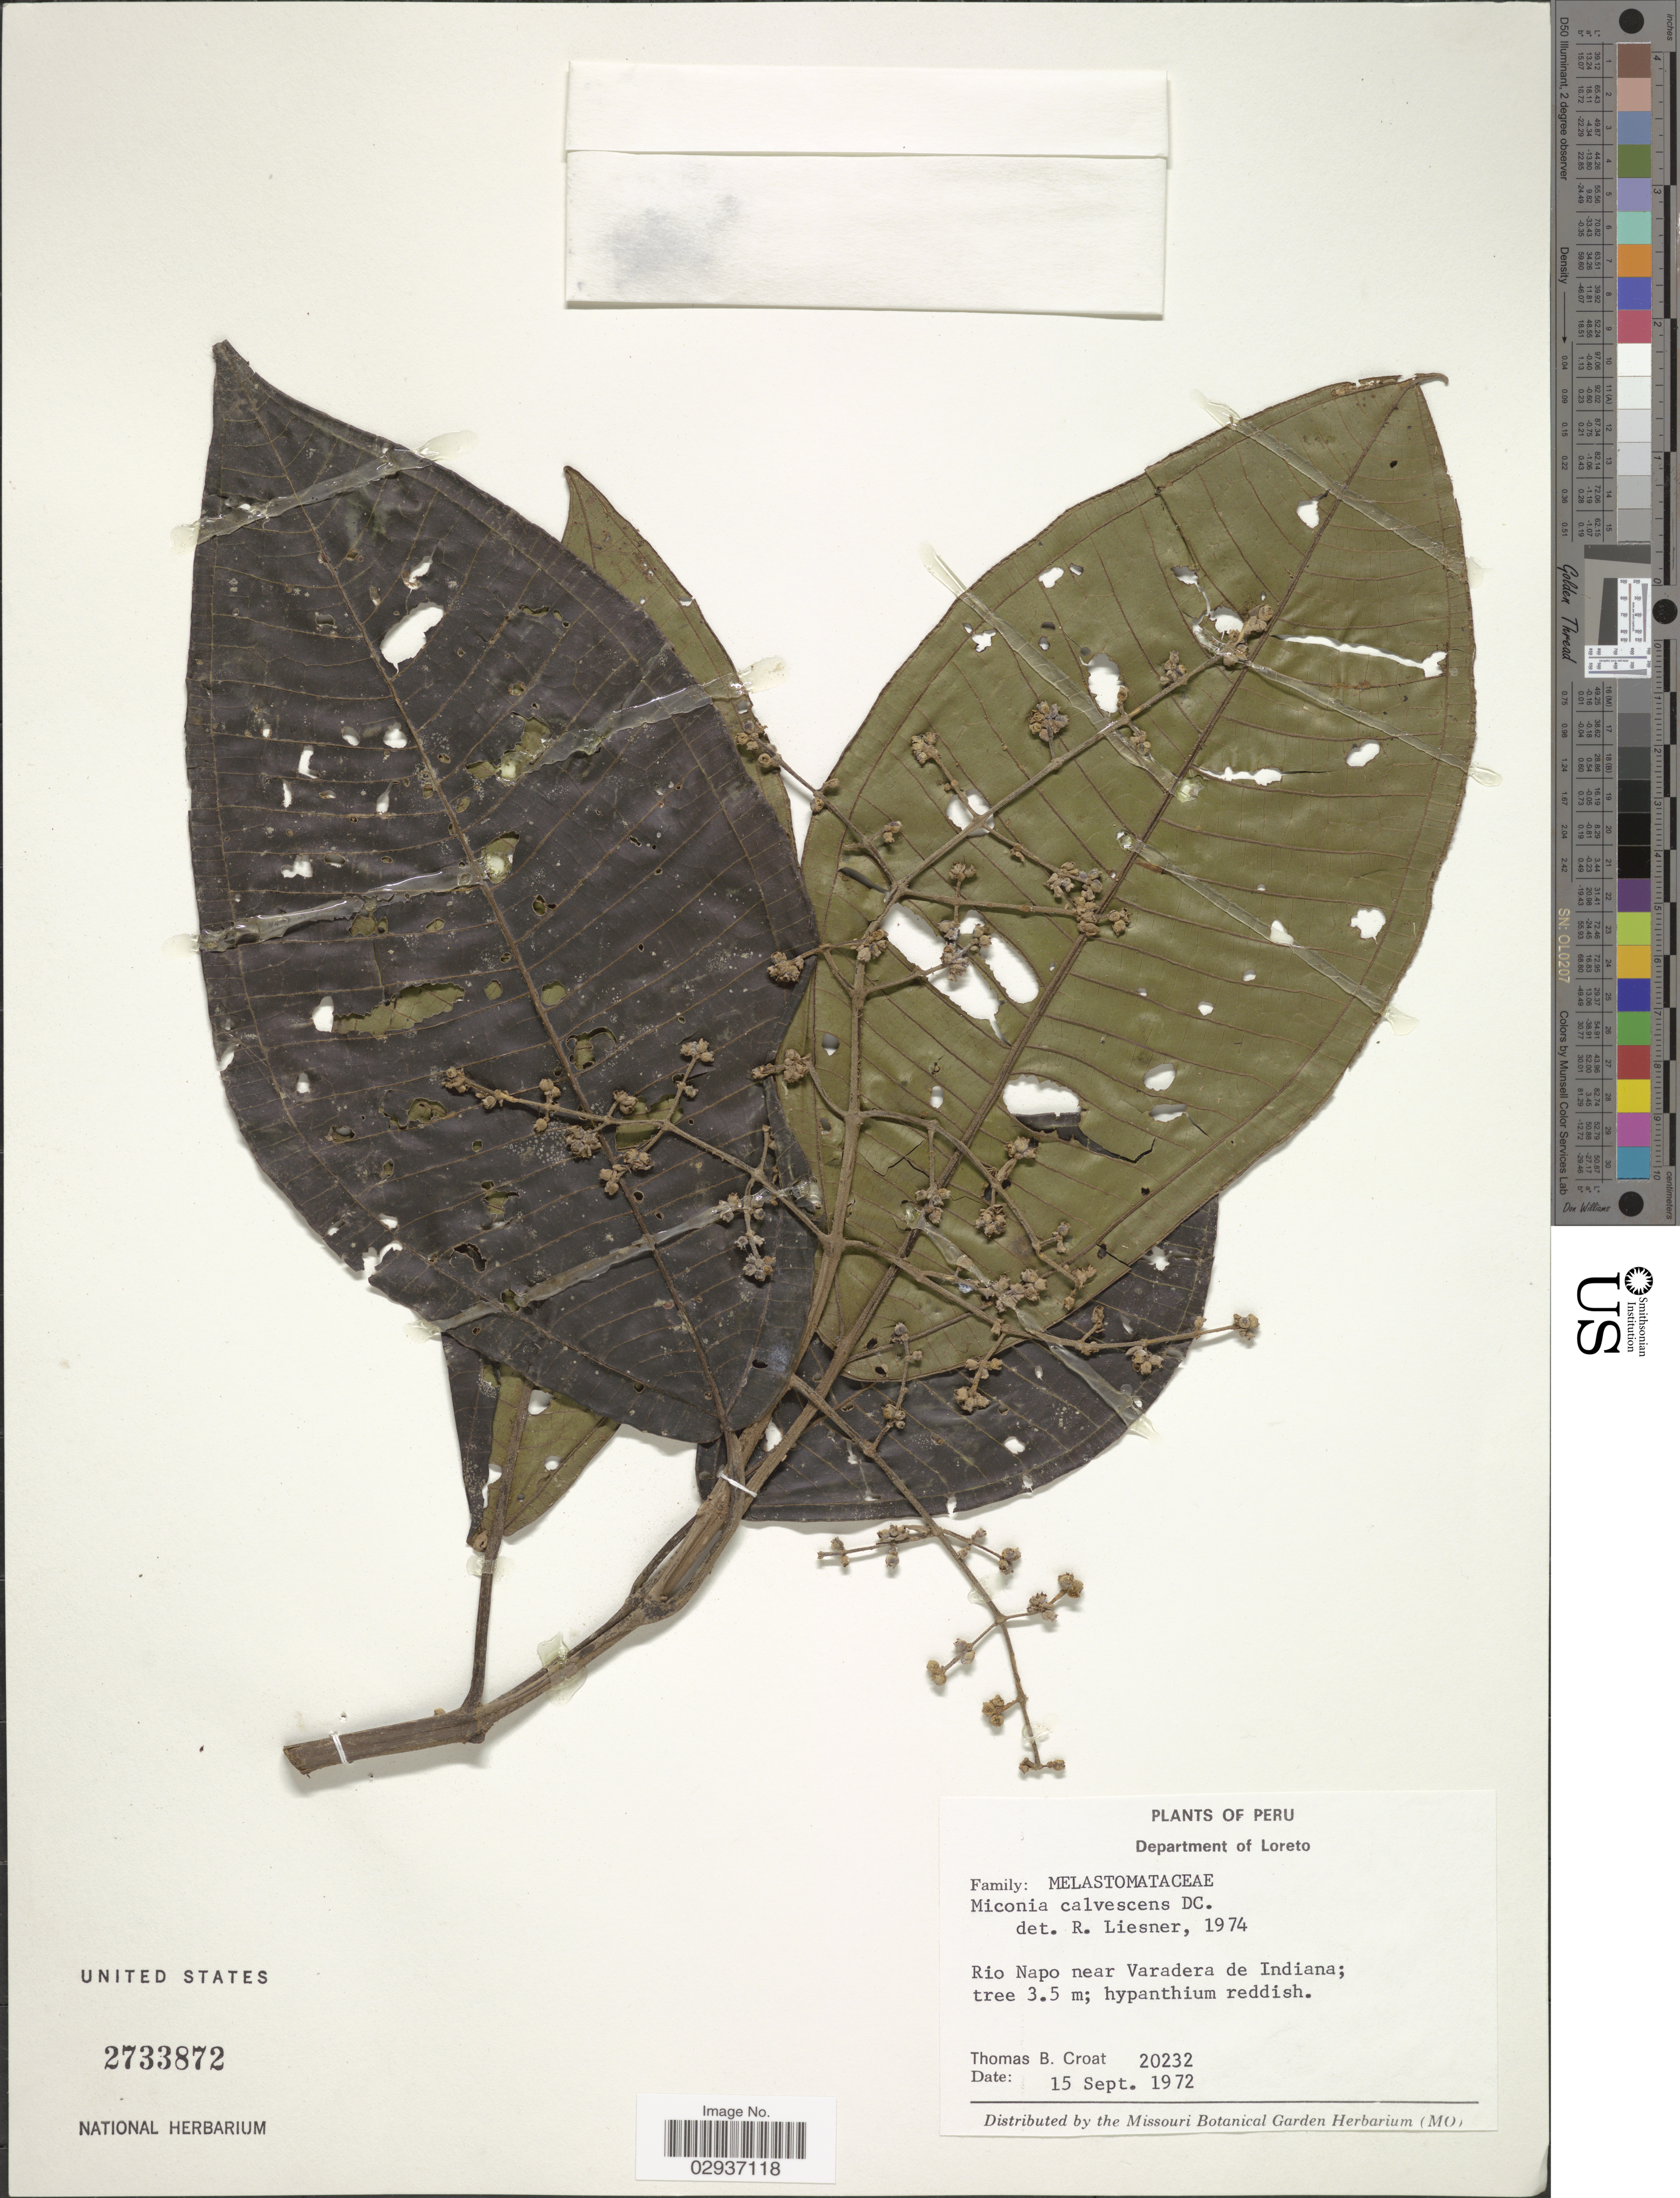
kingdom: Plantae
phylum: Tracheophyta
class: Magnoliopsida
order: Myrtales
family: Melastomataceae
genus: Miconia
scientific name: Miconia calvescens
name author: DC.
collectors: T. B. Croat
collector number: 20232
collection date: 1972-09-15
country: Peru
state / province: Loreto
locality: Department of Loreto. Rio Napo near Varadera de Indiana.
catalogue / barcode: US 2733872